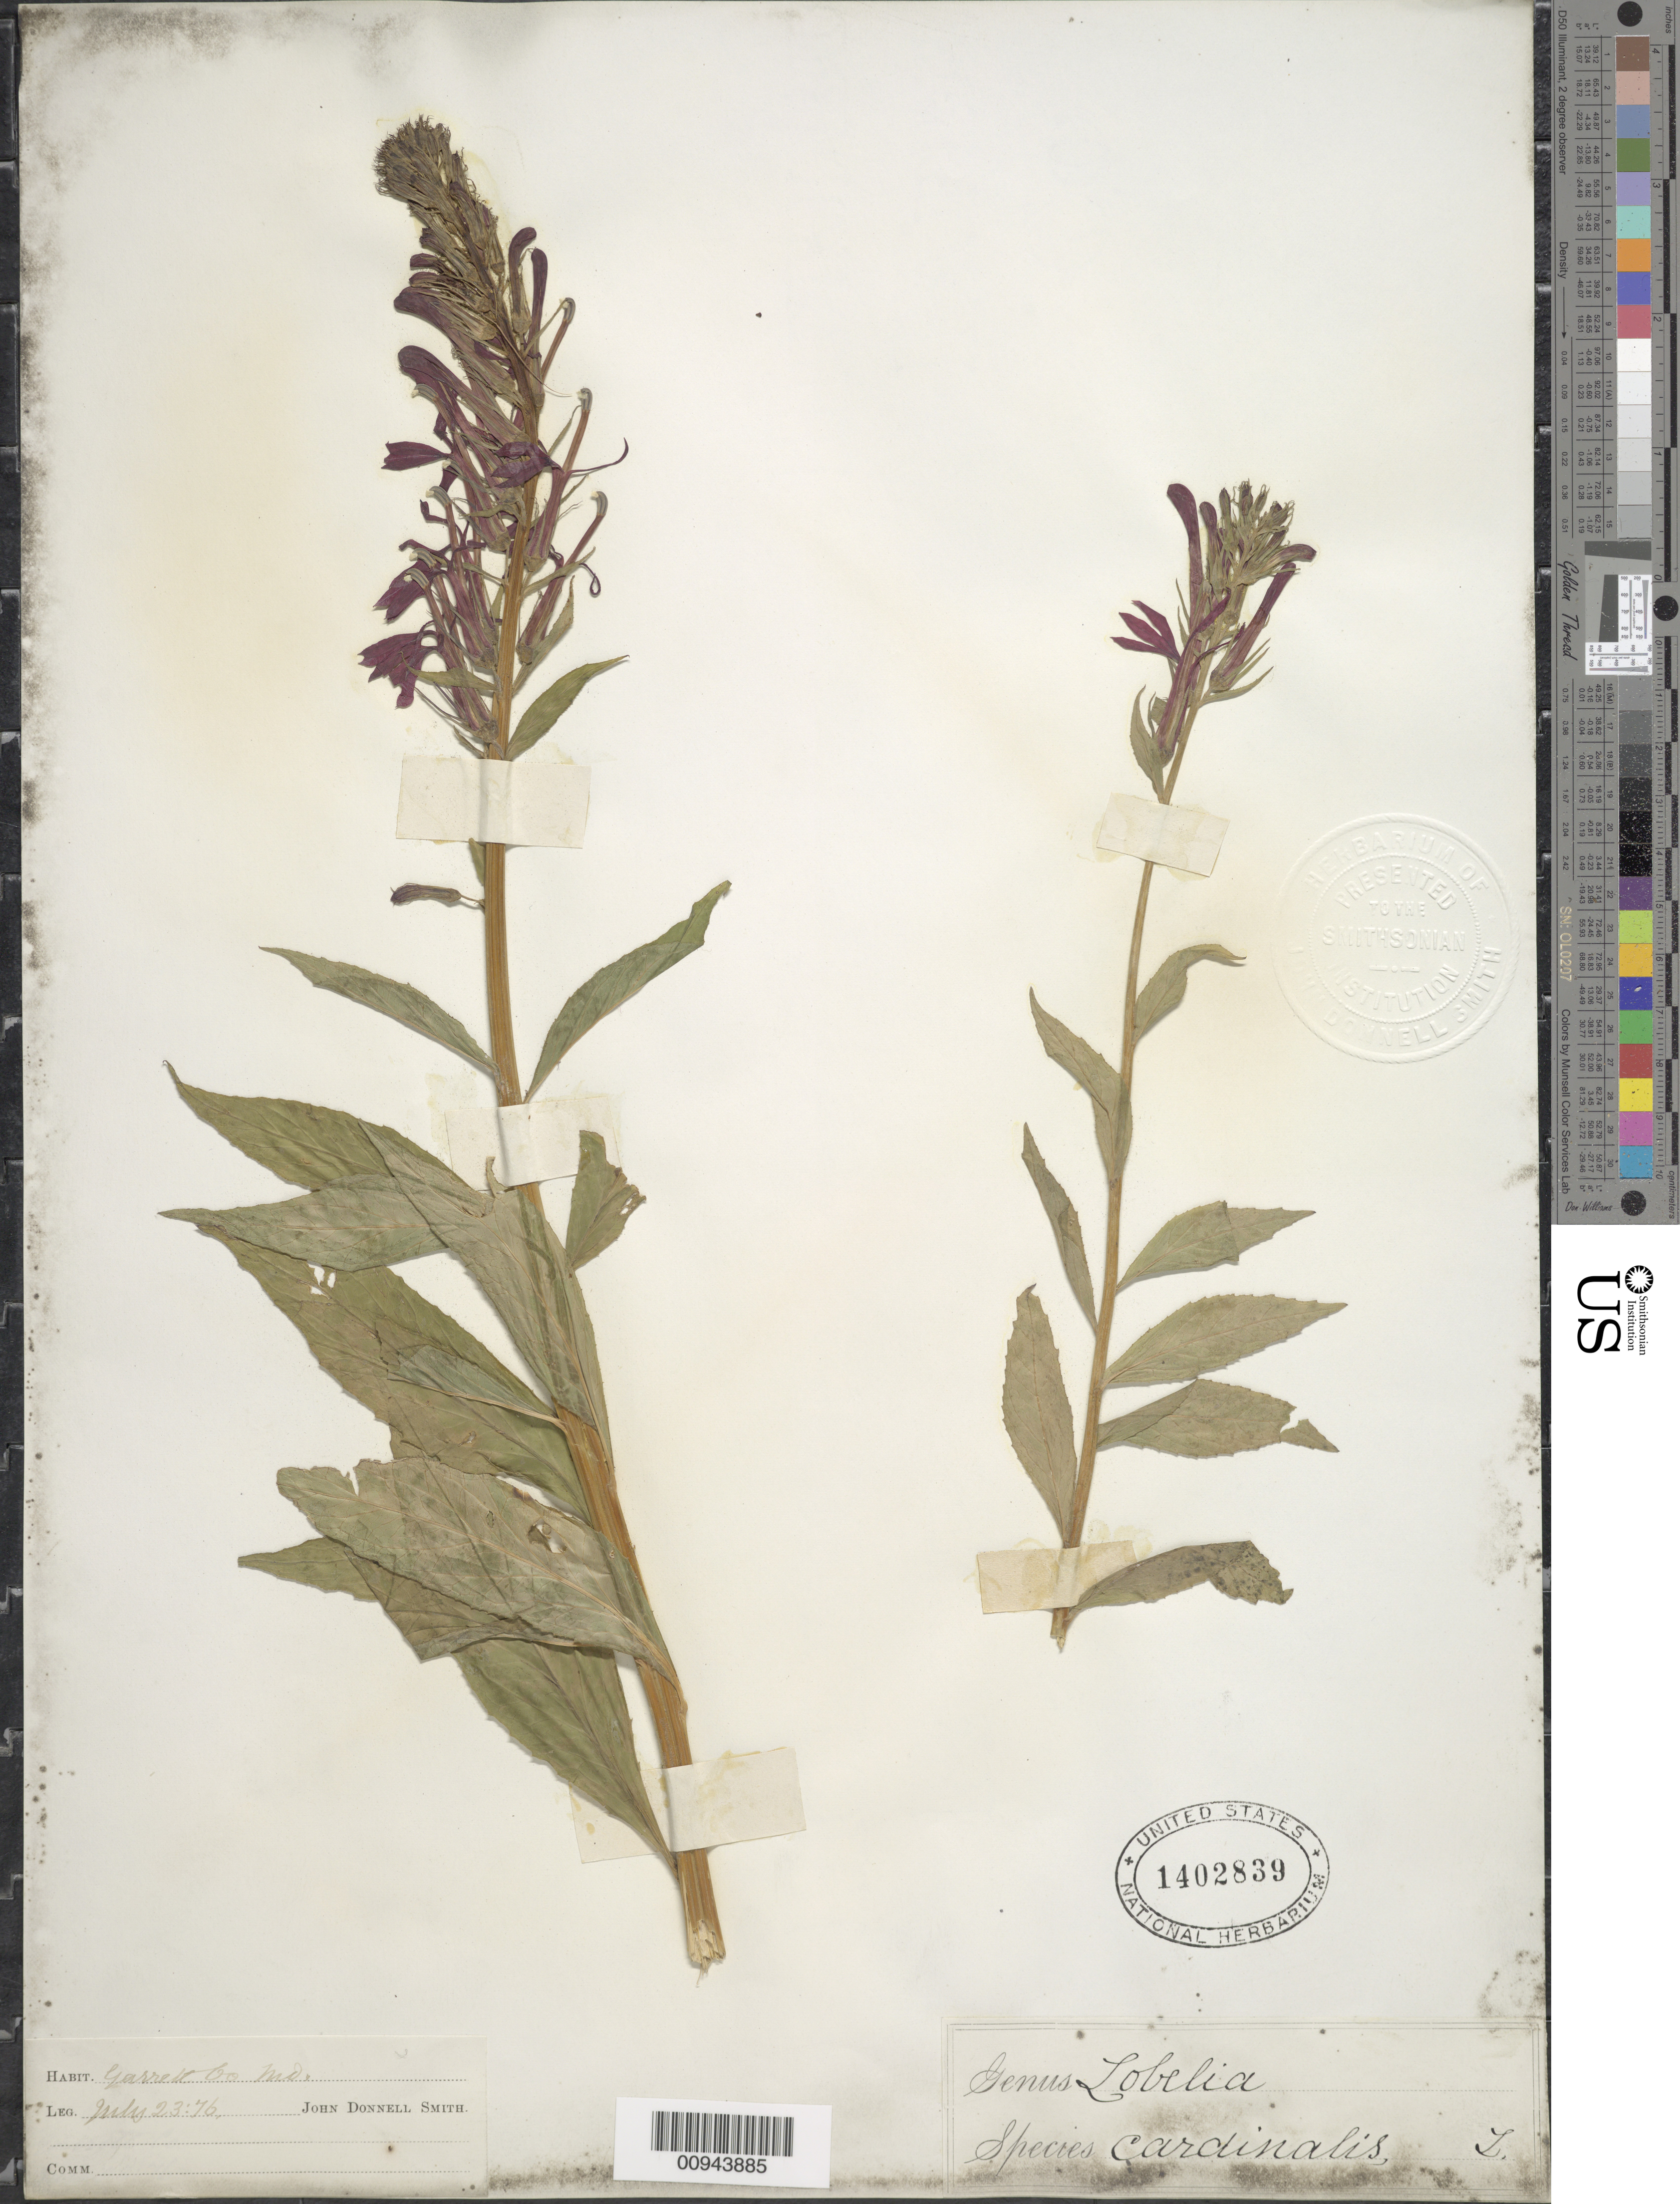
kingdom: Plantae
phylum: Tracheophyta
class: Magnoliopsida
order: Asterales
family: Campanulaceae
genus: Lobelia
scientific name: Lobelia cardinalis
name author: L.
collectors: J. Donnell Smith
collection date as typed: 23 Jul 1876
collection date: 1876-07-23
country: United States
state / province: Maryland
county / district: Garrett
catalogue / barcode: US 1402839